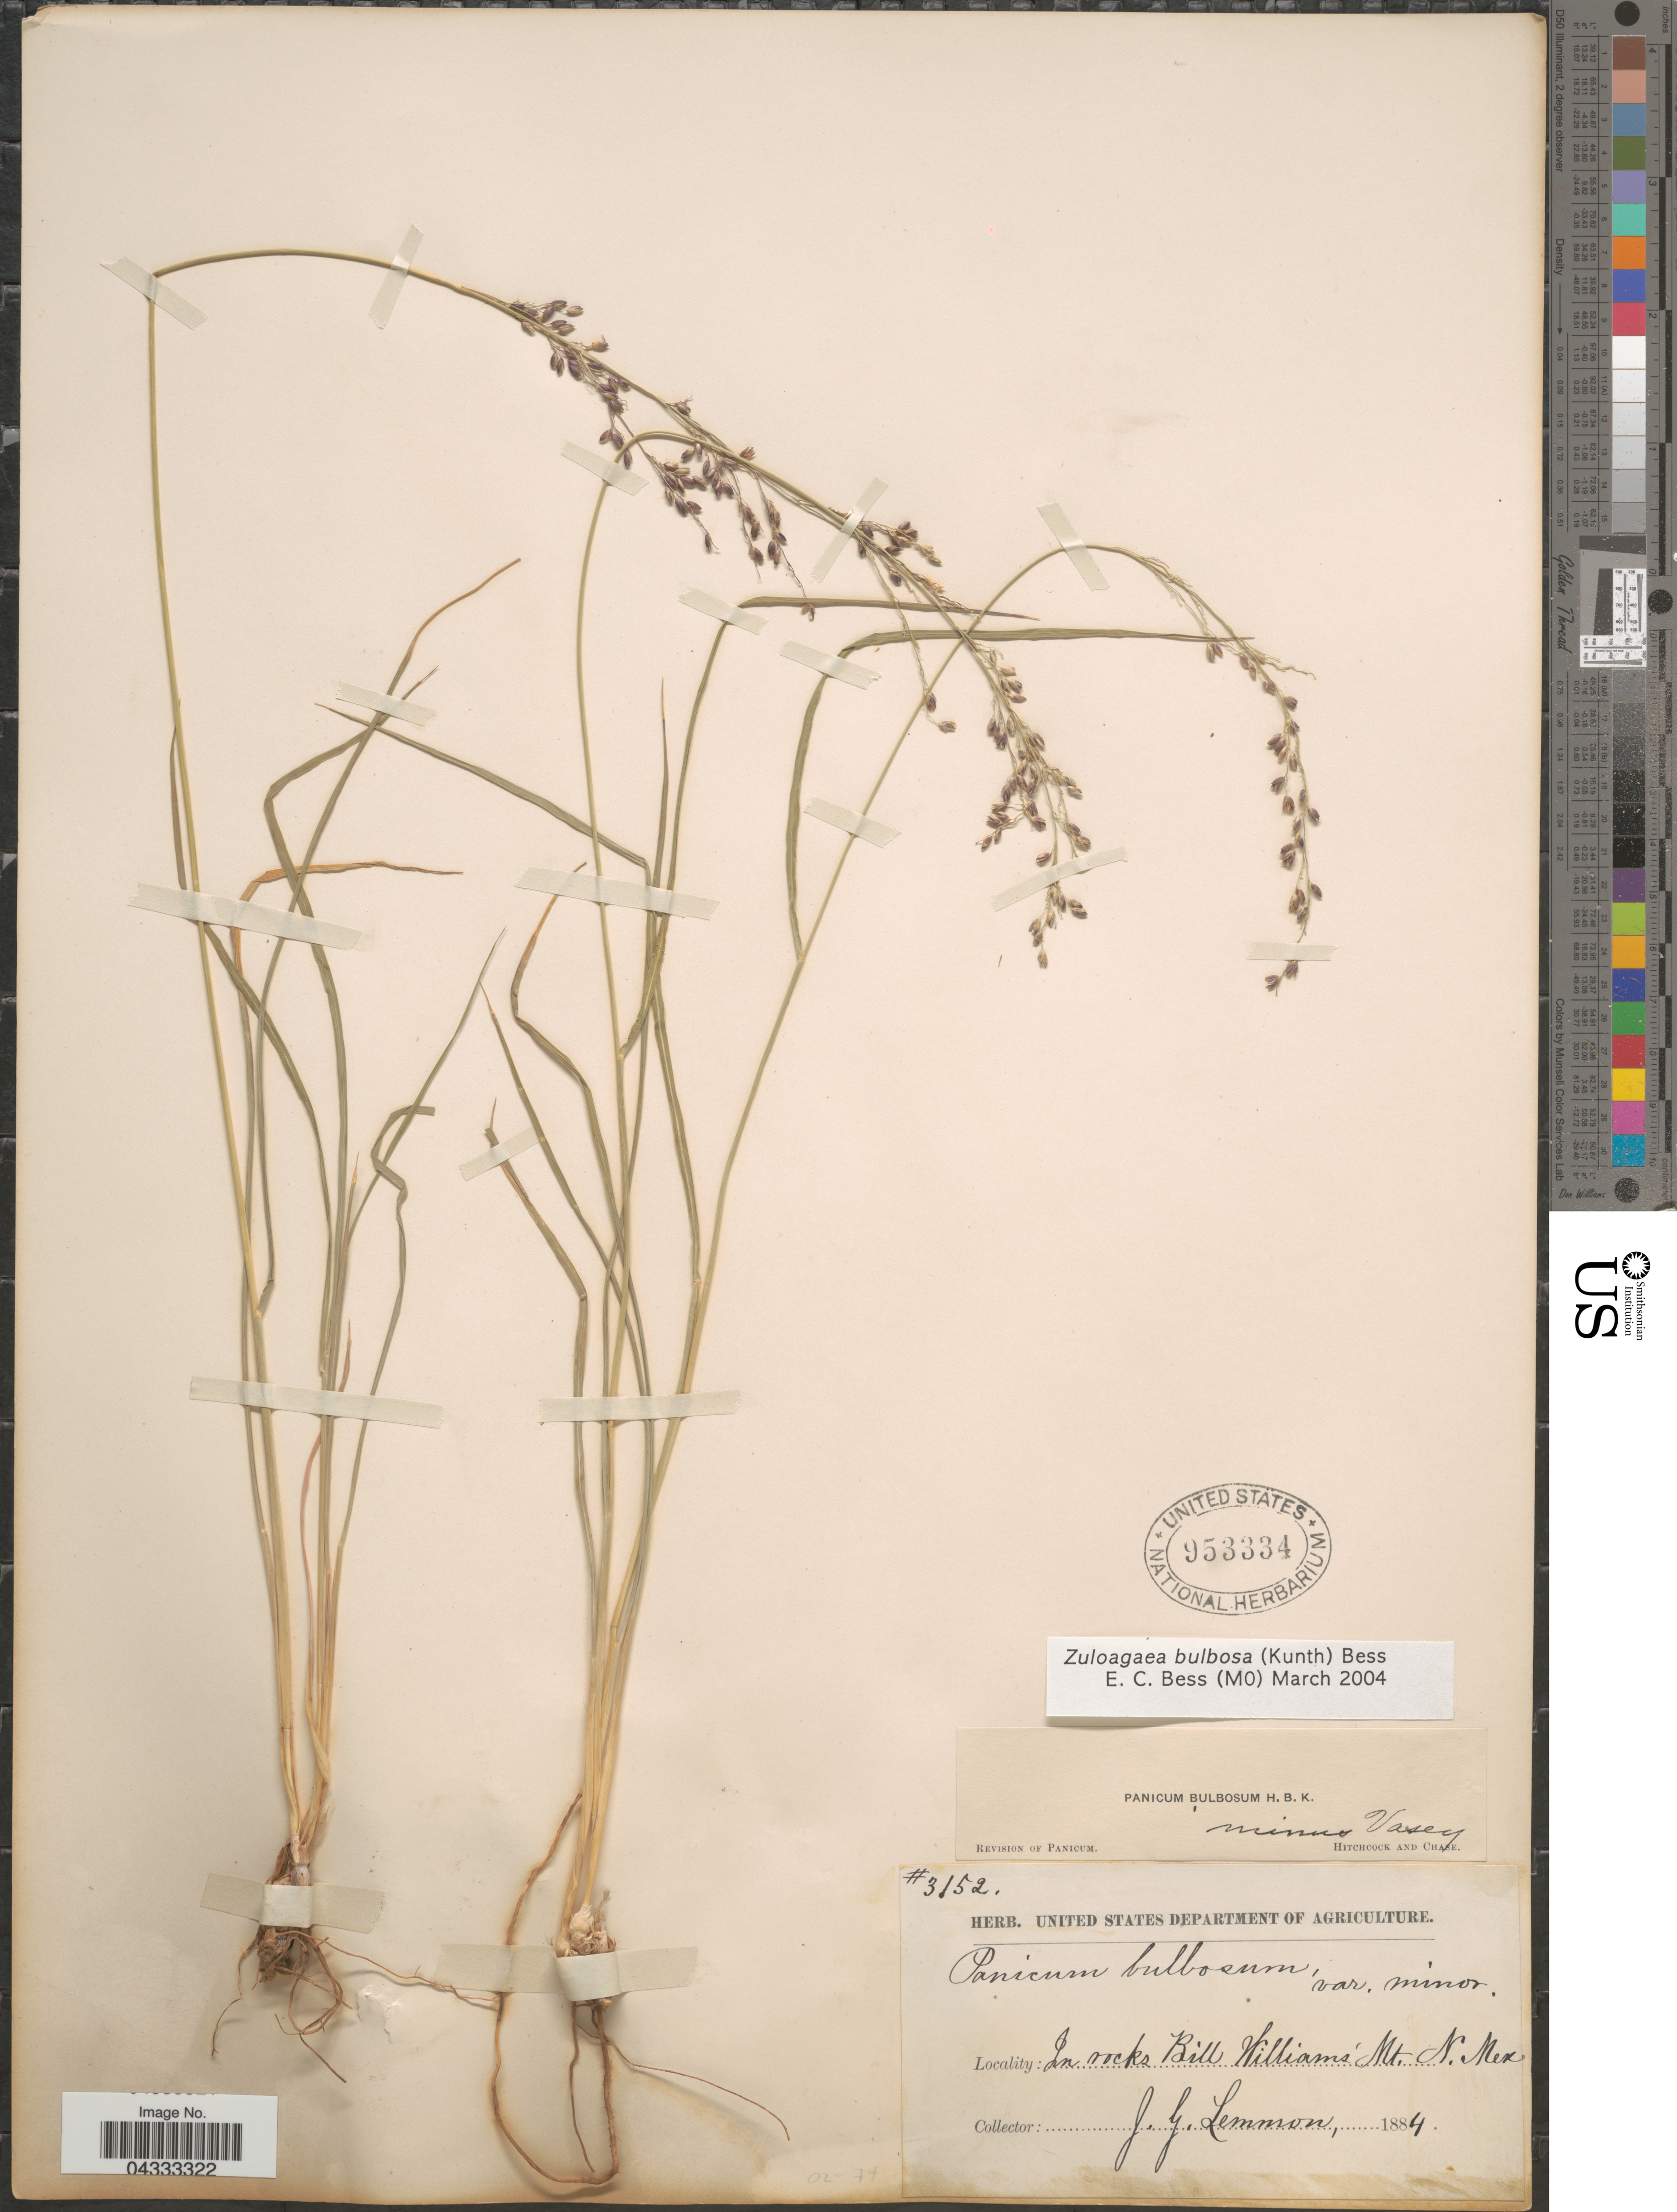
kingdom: Plantae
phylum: Tracheophyta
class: Liliopsida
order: Poales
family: Poaceae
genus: Zuloagaea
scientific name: Zuloagaea bulbosa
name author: (Kunth) E. Bess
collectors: J. Lemmon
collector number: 3152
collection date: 1884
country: United States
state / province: New Mexico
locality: In rocks Bill Williams Mt.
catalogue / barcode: US 953334